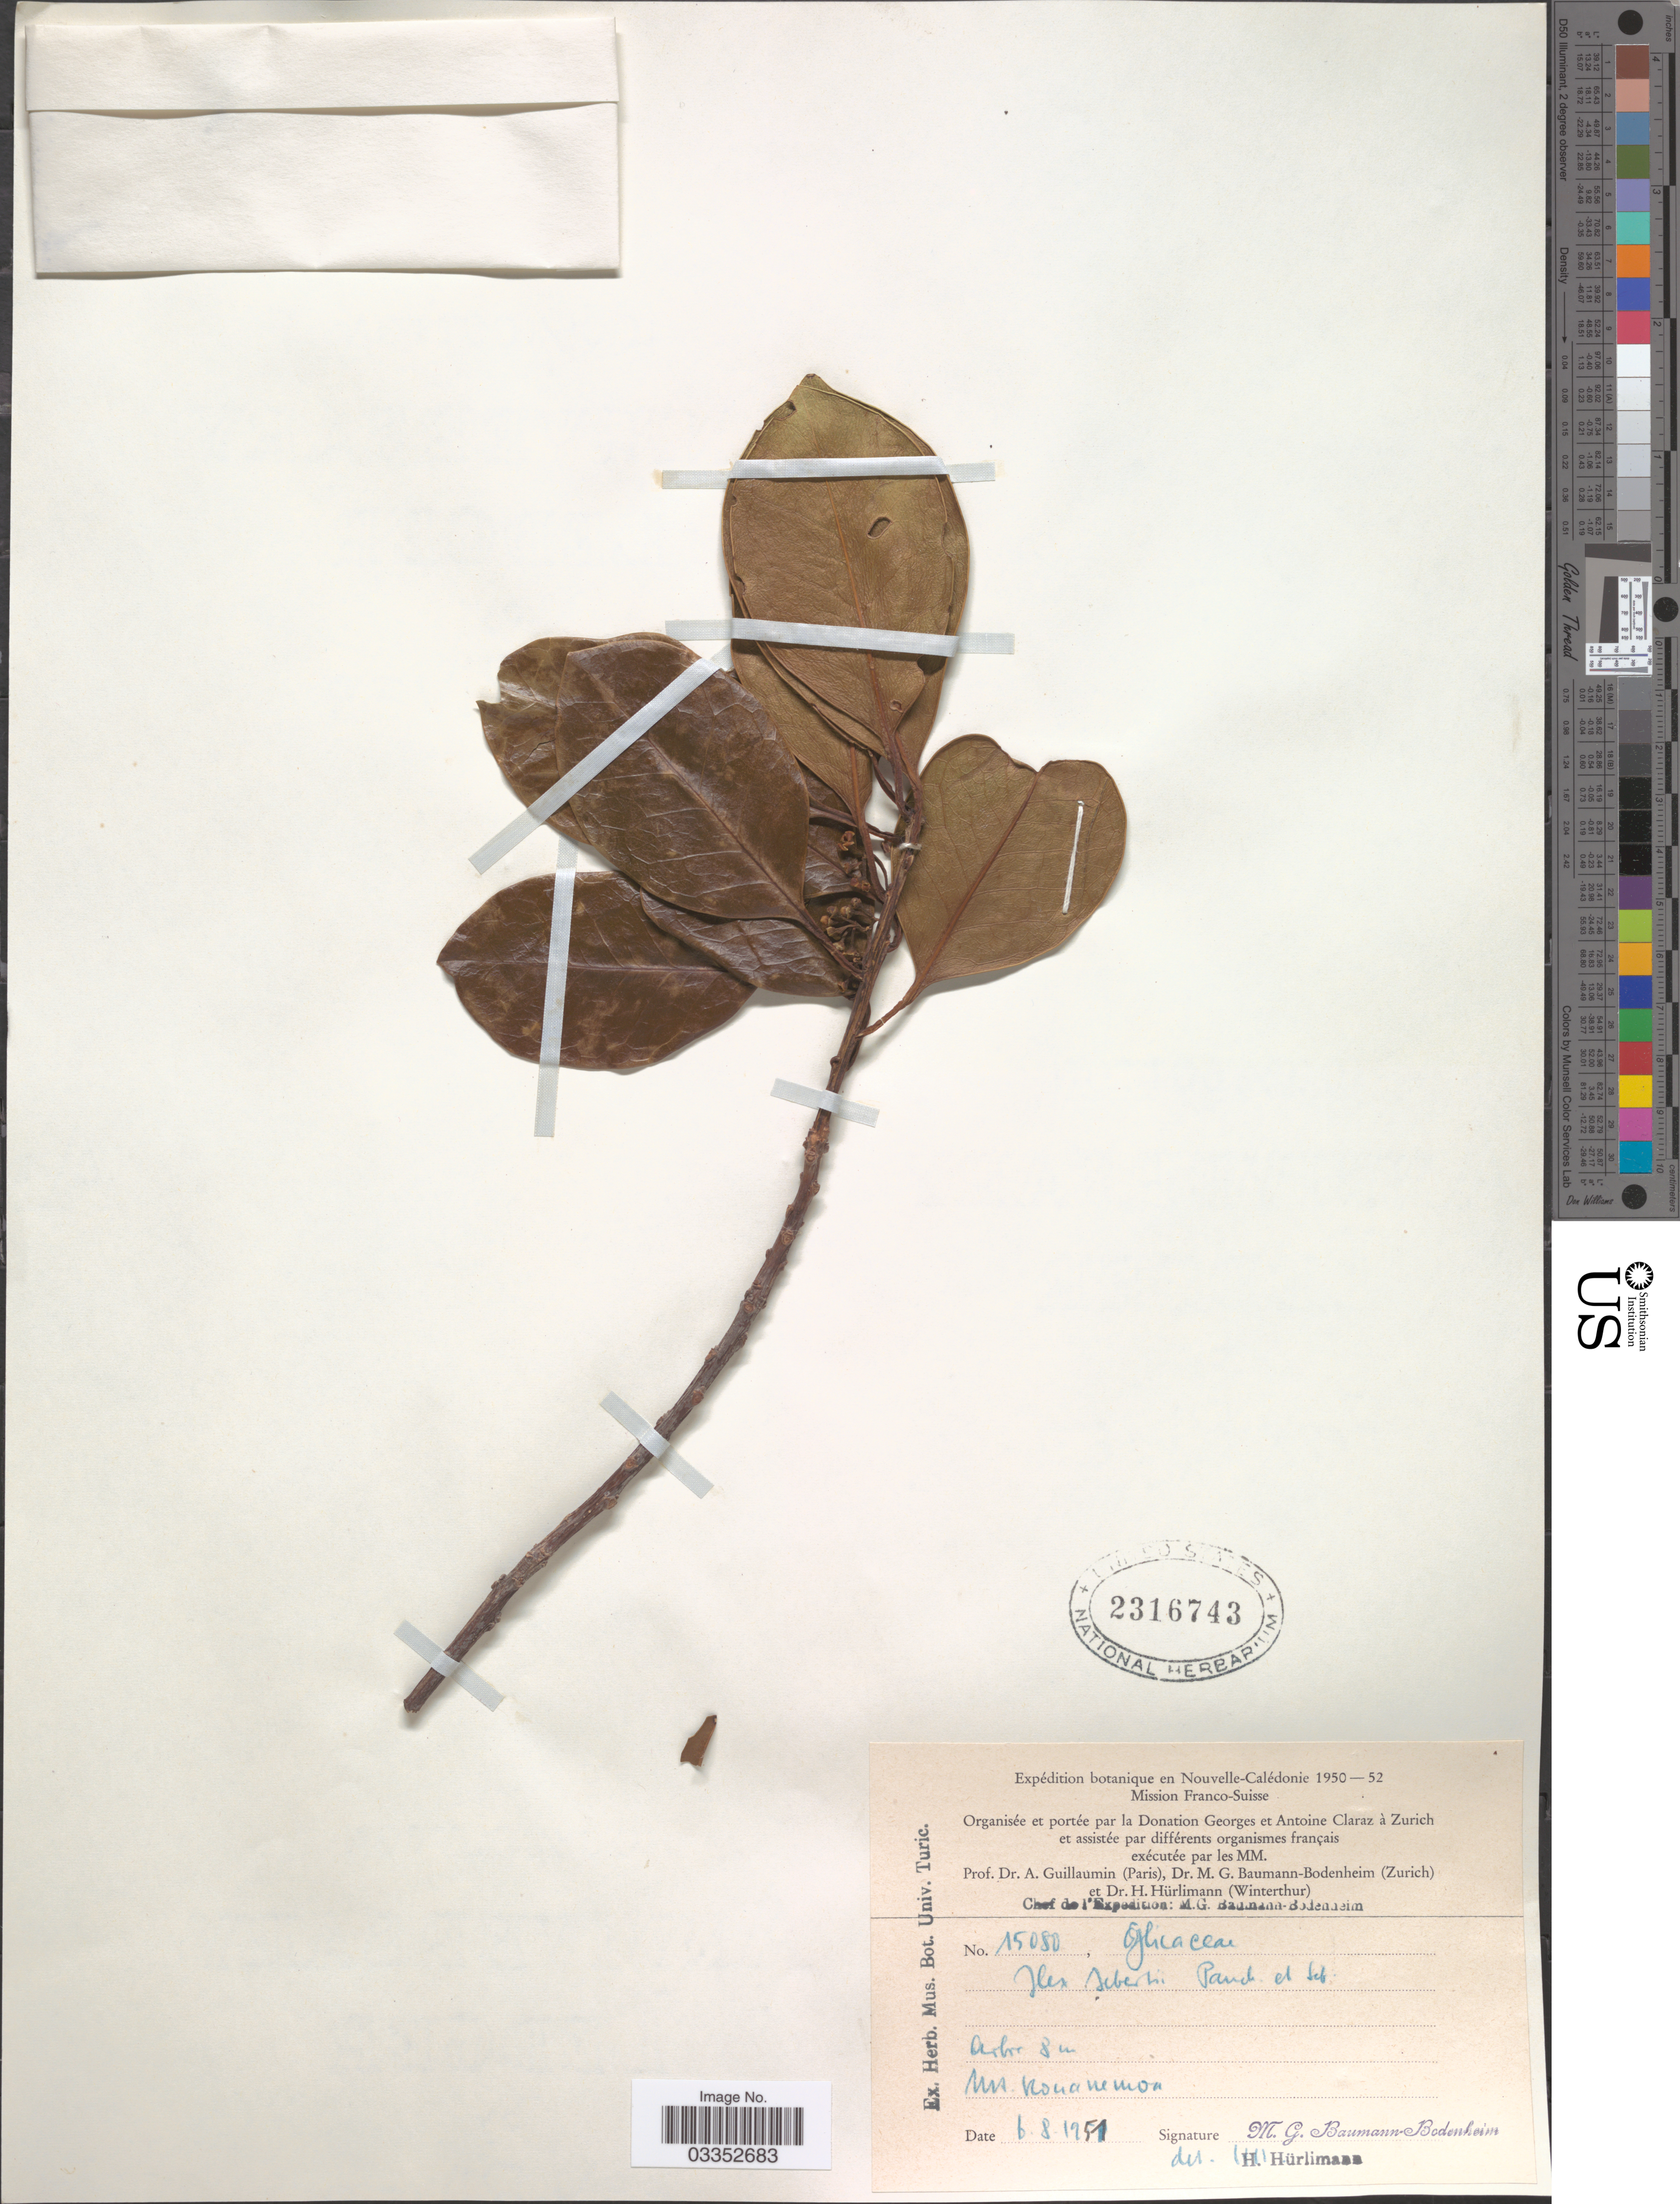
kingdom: Plantae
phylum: Tracheophyta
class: Magnoliopsida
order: Aquifoliales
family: Aquifoliaceae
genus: Ilex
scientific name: Ilex sebertii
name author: Pancher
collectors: M. G. Baumann-Bodenheim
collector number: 15080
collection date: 1951-08-06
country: New Caledonia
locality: Nouvelle-Calédonie. Mt. Rouanemon [interpreted].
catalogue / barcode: US 2316743